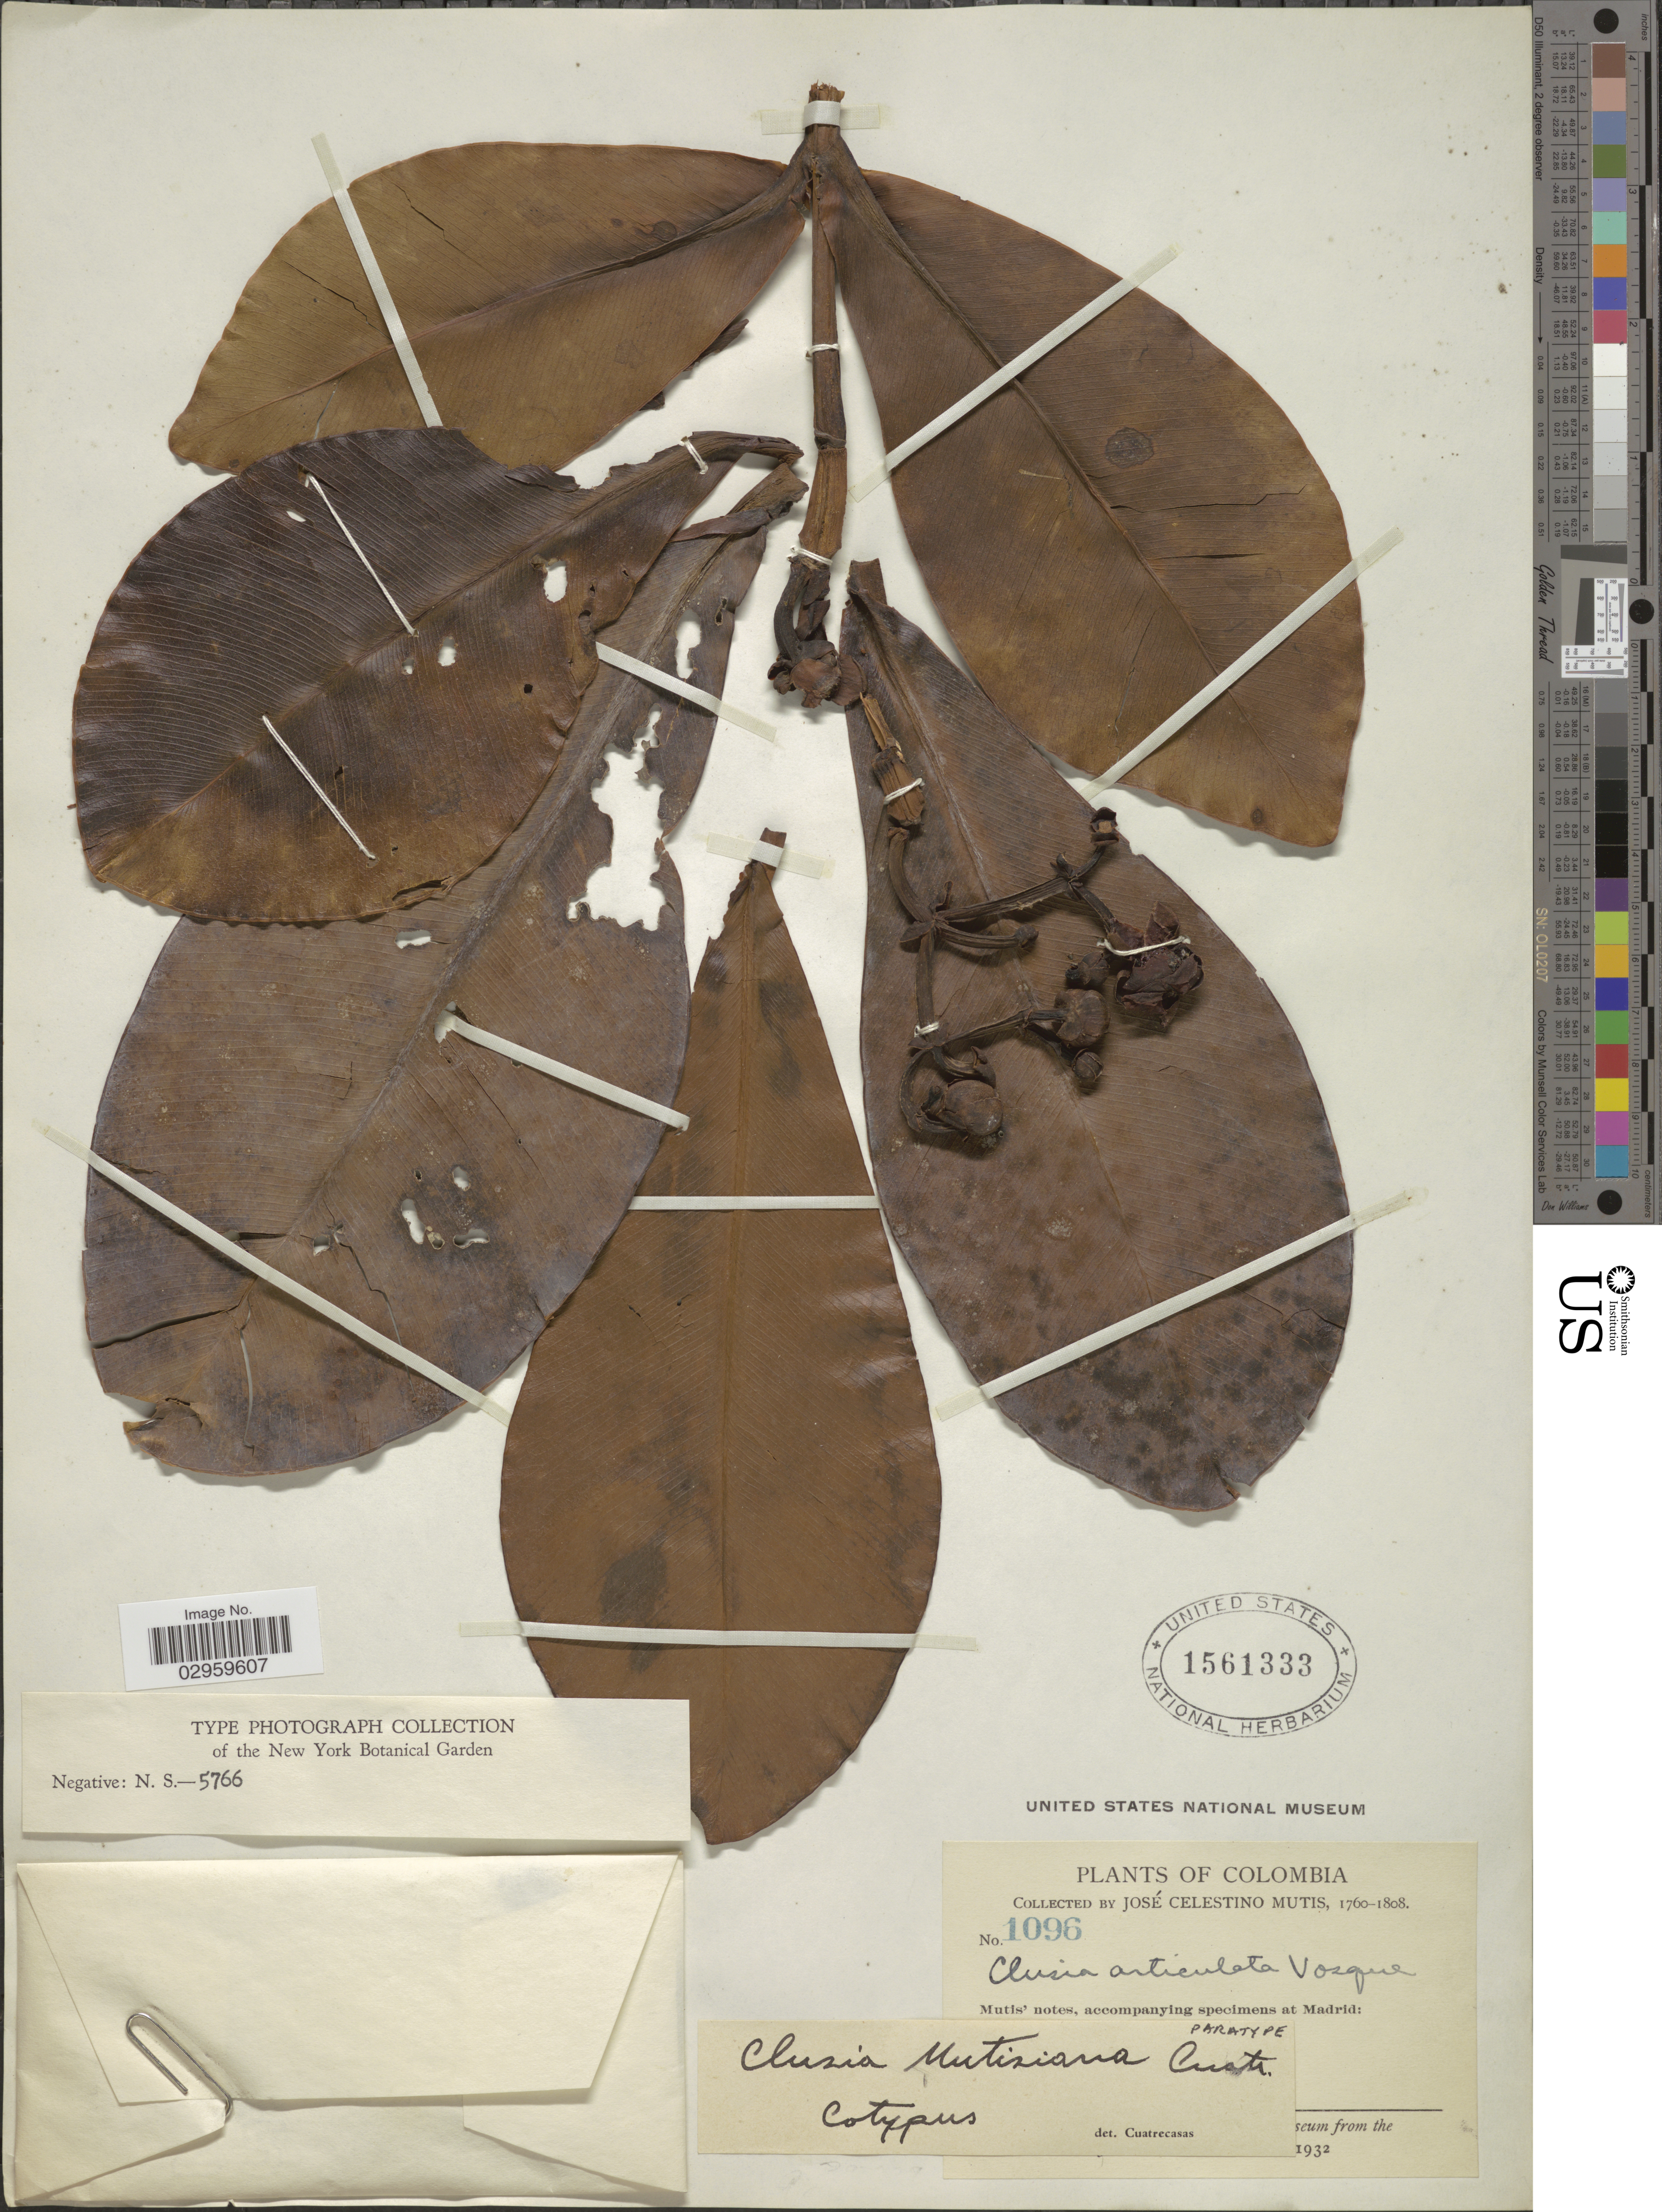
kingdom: Plantae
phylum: Tracheophyta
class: Magnoliopsida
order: Malpighiales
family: Clusiaceae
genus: Clusia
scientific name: Clusia mutisiana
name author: Cuatrec.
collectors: J. C. B. Mutis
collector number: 1096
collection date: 1760/1808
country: Colombia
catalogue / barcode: US 1561333